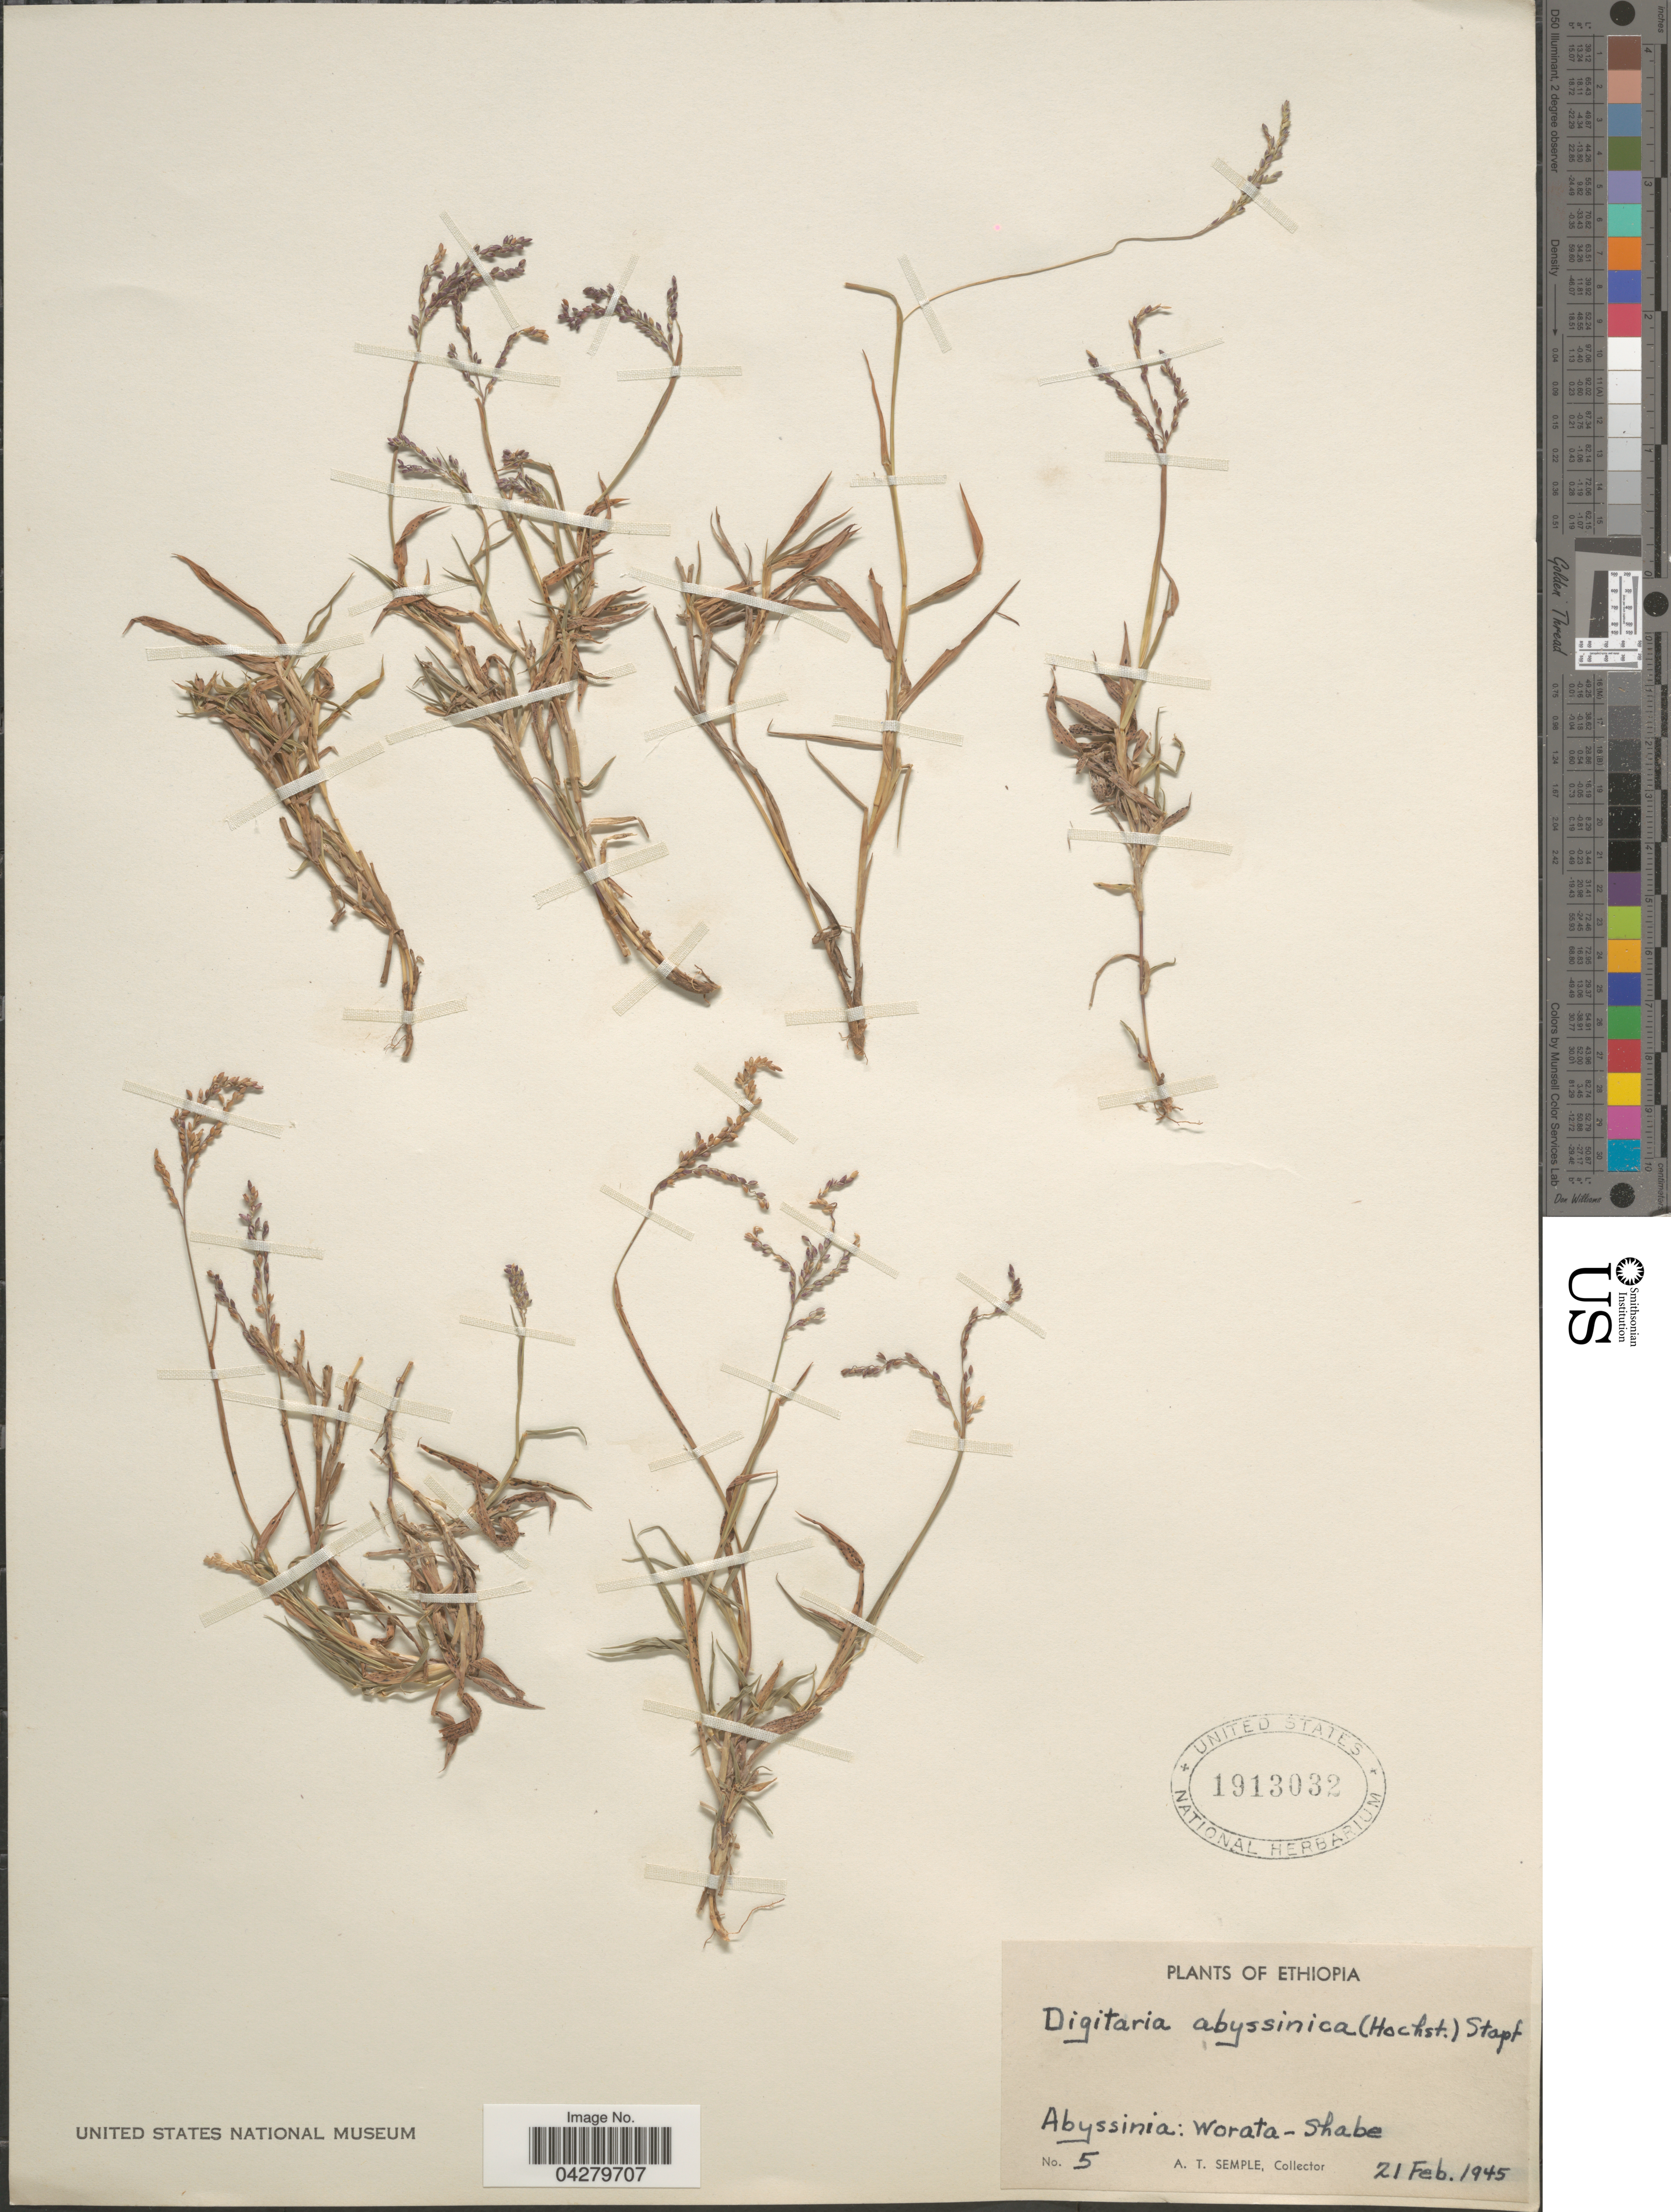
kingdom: Plantae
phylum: Tracheophyta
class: Liliopsida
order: Poales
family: Poaceae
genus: Digitaria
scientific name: Digitaria abyssinica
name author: (Hochst. ex Rich.) Stapf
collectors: A. Semple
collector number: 5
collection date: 1945-02-21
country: Ethiopia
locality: Abyssinia: Worata-Shabe.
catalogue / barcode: US 1913032